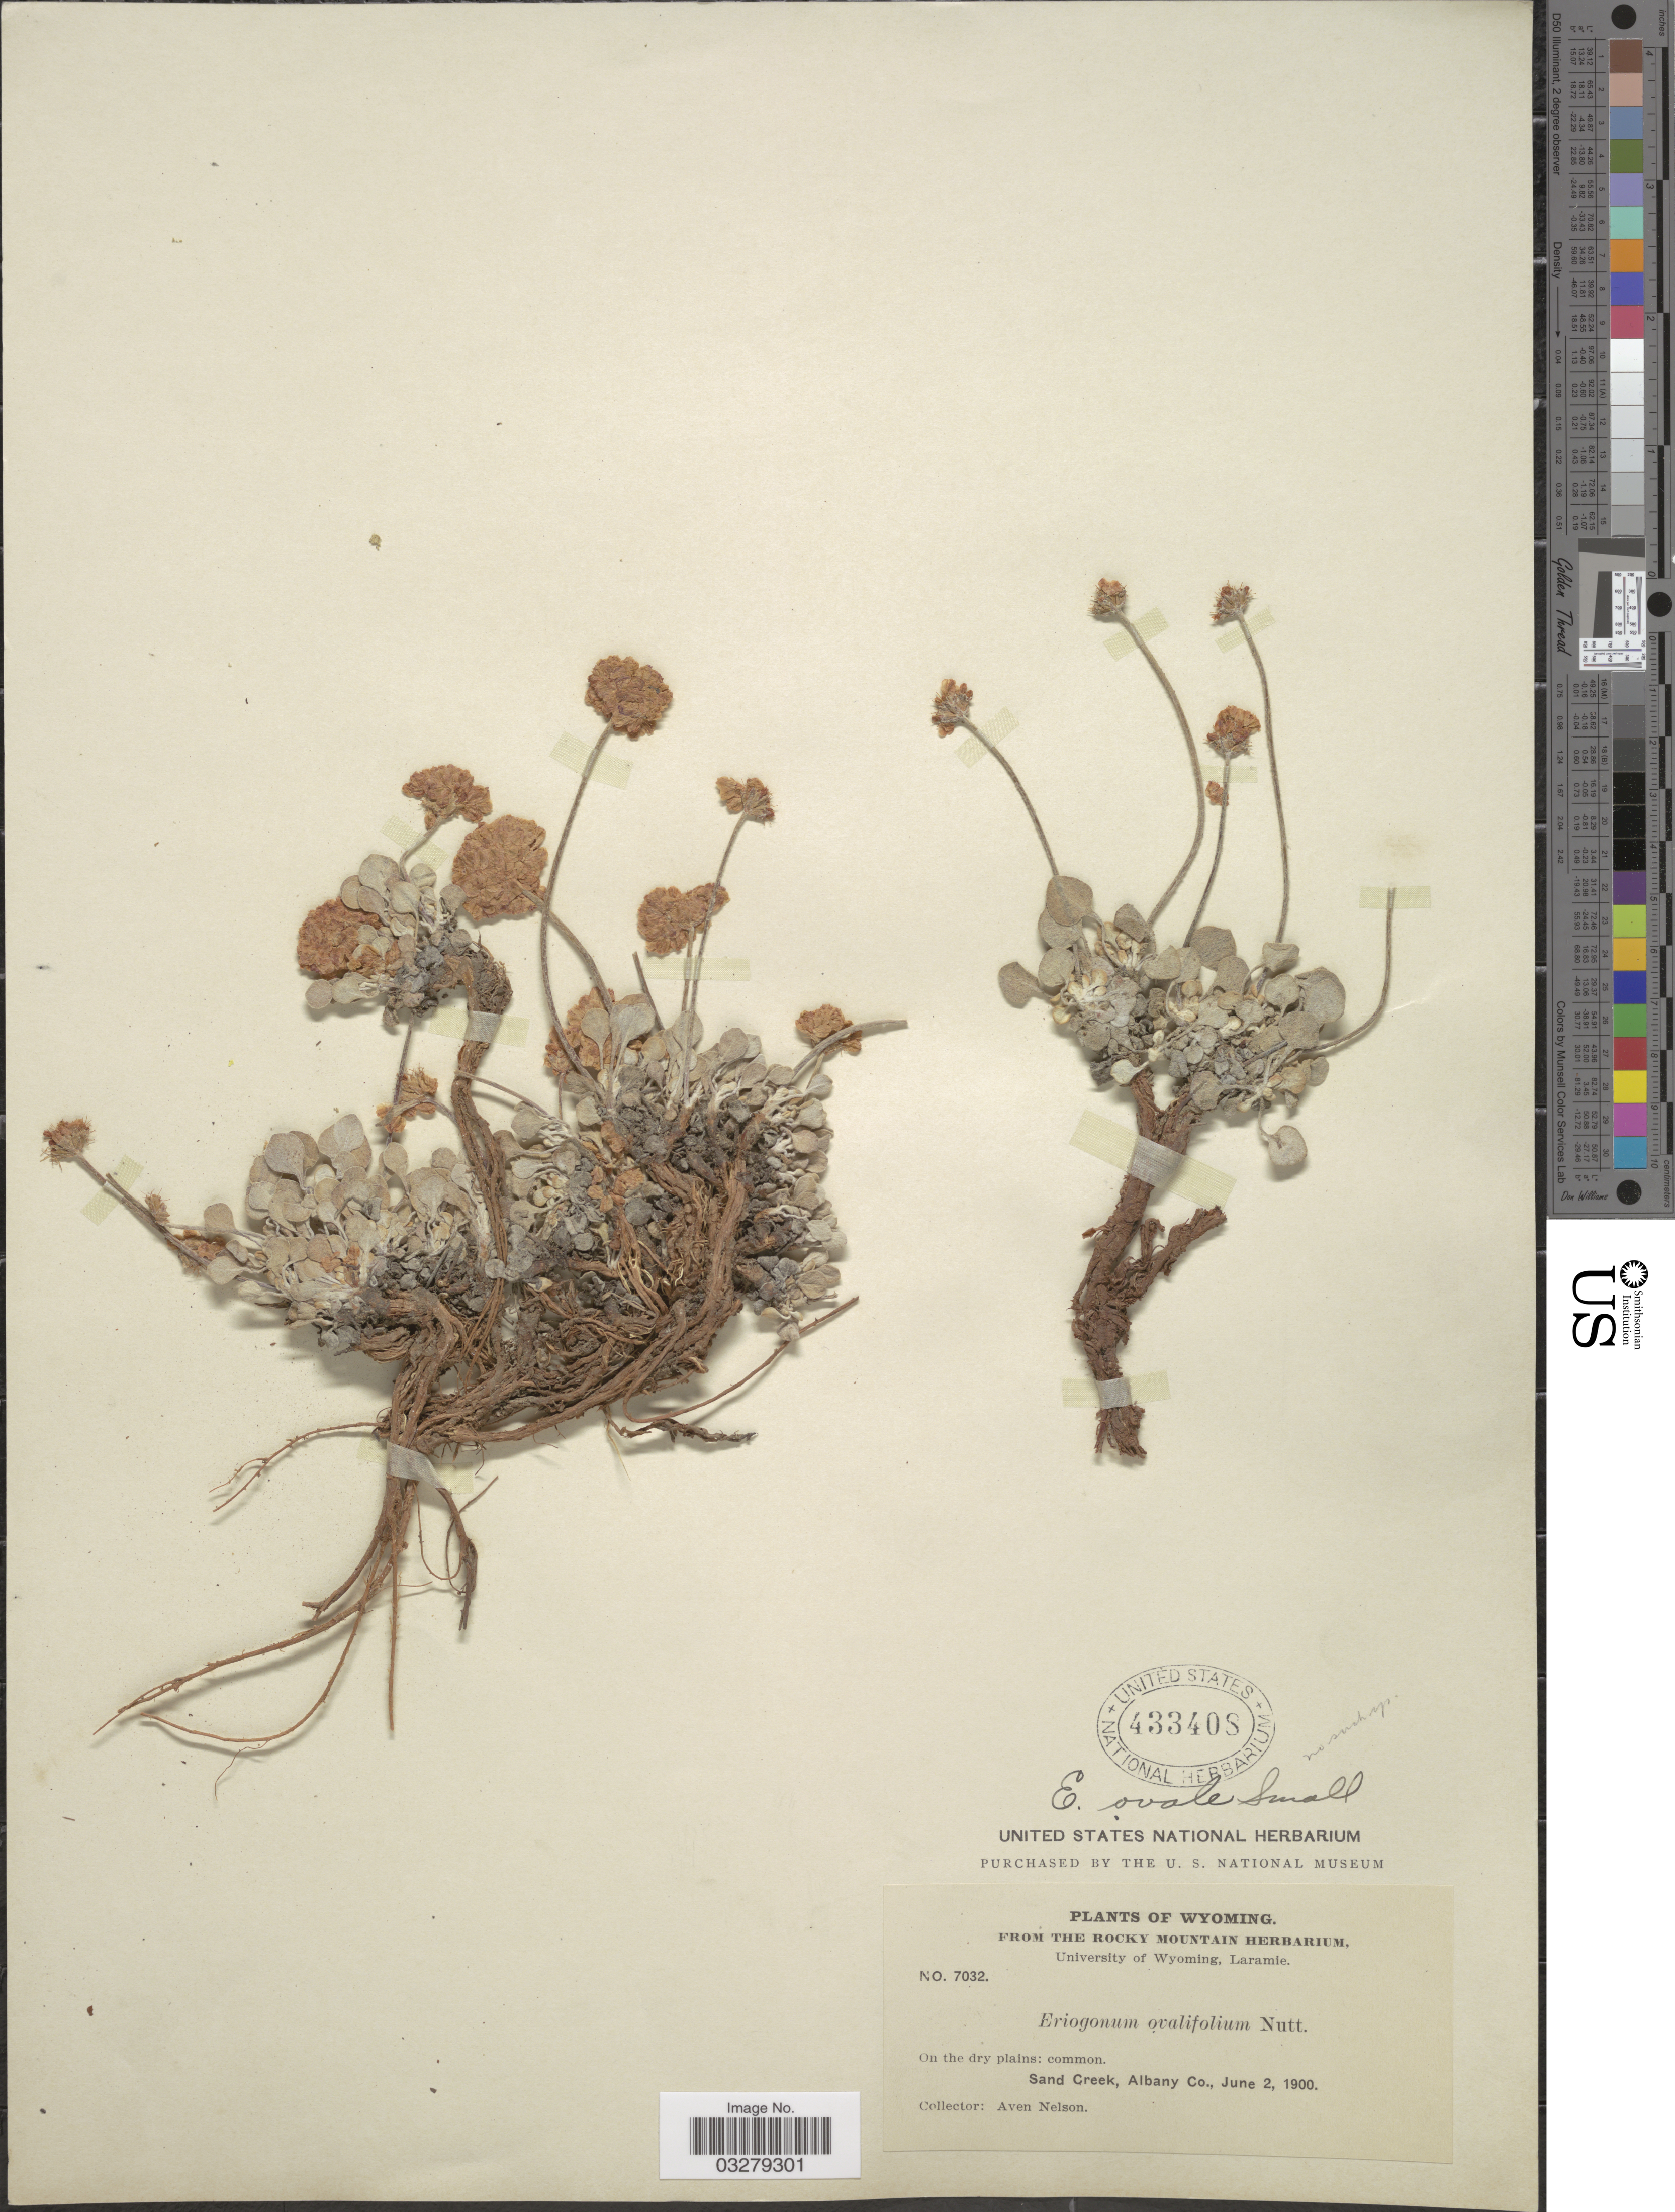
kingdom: Plantae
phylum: Tracheophyta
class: Magnoliopsida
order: Caryophyllales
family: Polygonaceae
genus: Eriogonum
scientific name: Eriogonum ovalifolium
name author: Nutt.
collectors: A. Nelson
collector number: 7032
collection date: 1900-06-02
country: United States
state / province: Wyoming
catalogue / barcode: US 433408